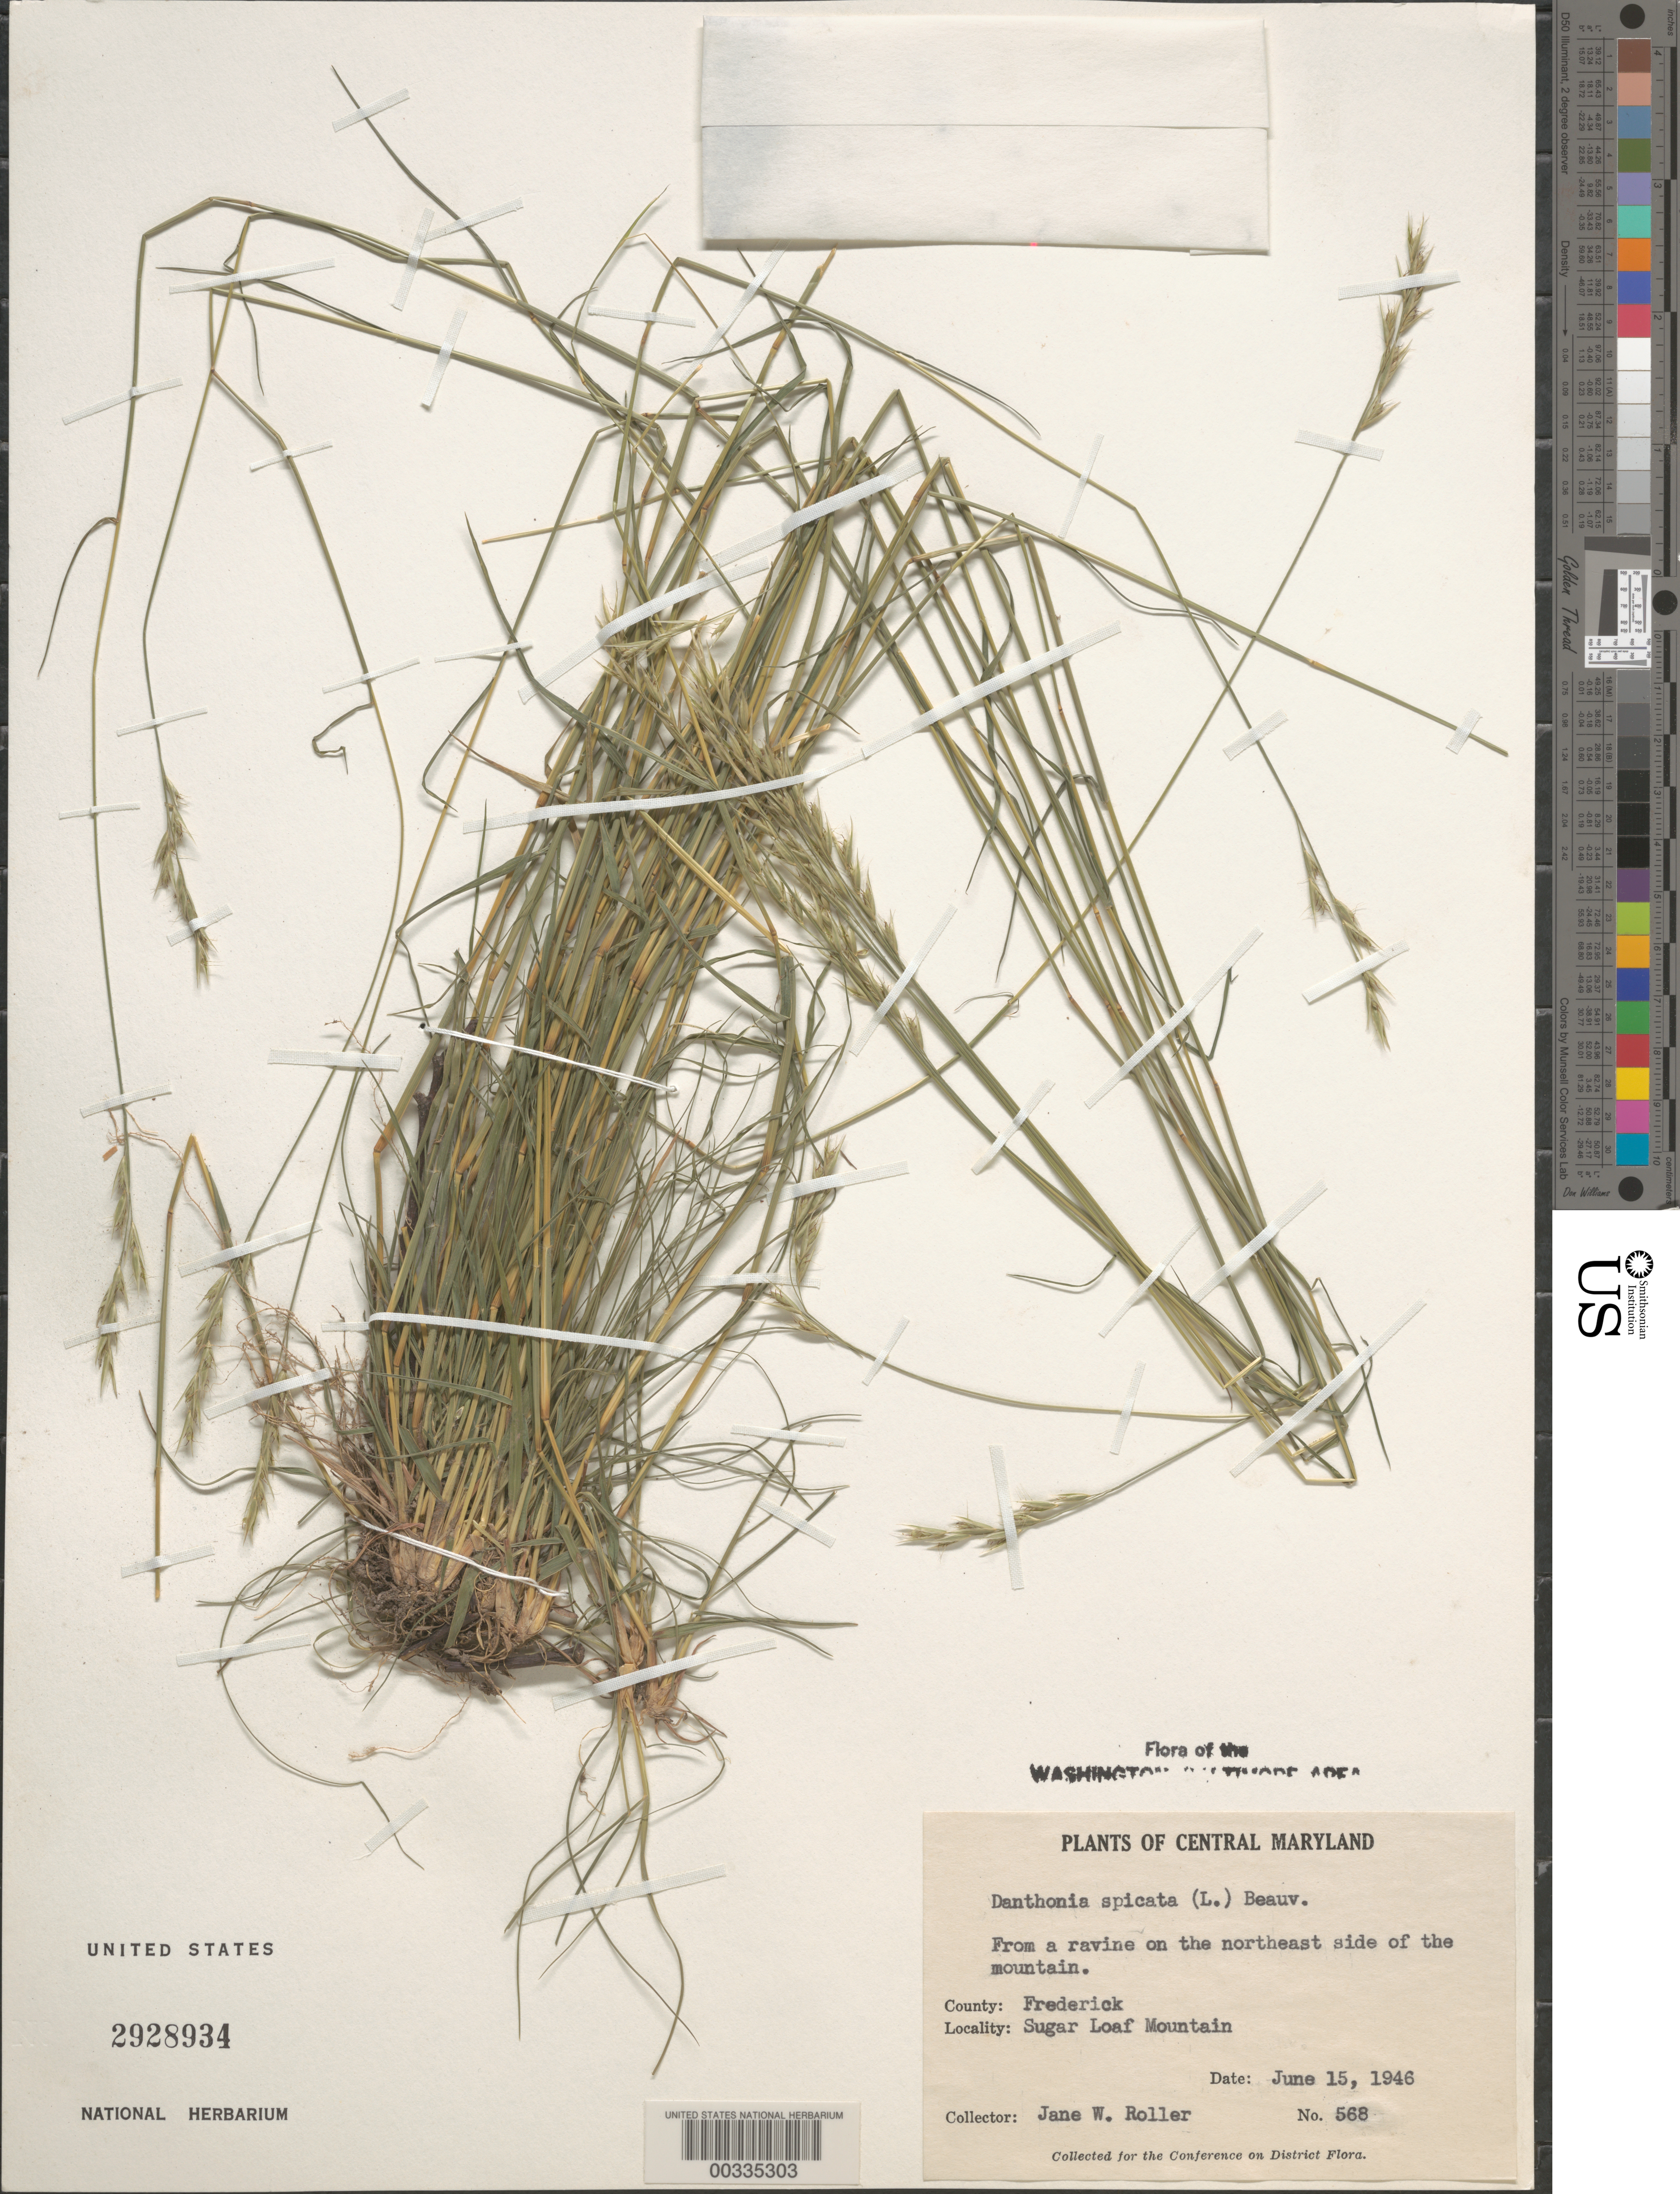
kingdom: Plantae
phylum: Tracheophyta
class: Liliopsida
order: Poales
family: Poaceae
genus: Danthonia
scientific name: Danthonia spicata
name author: (L.) P. Beauv. ex Roem. & Schult.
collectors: J. W. Roller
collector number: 568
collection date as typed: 15 Jun 1946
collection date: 1946-06-15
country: United States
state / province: Maryland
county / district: Frederick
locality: Sugar Loaf Mountain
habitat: Ravine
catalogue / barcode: US 2928934